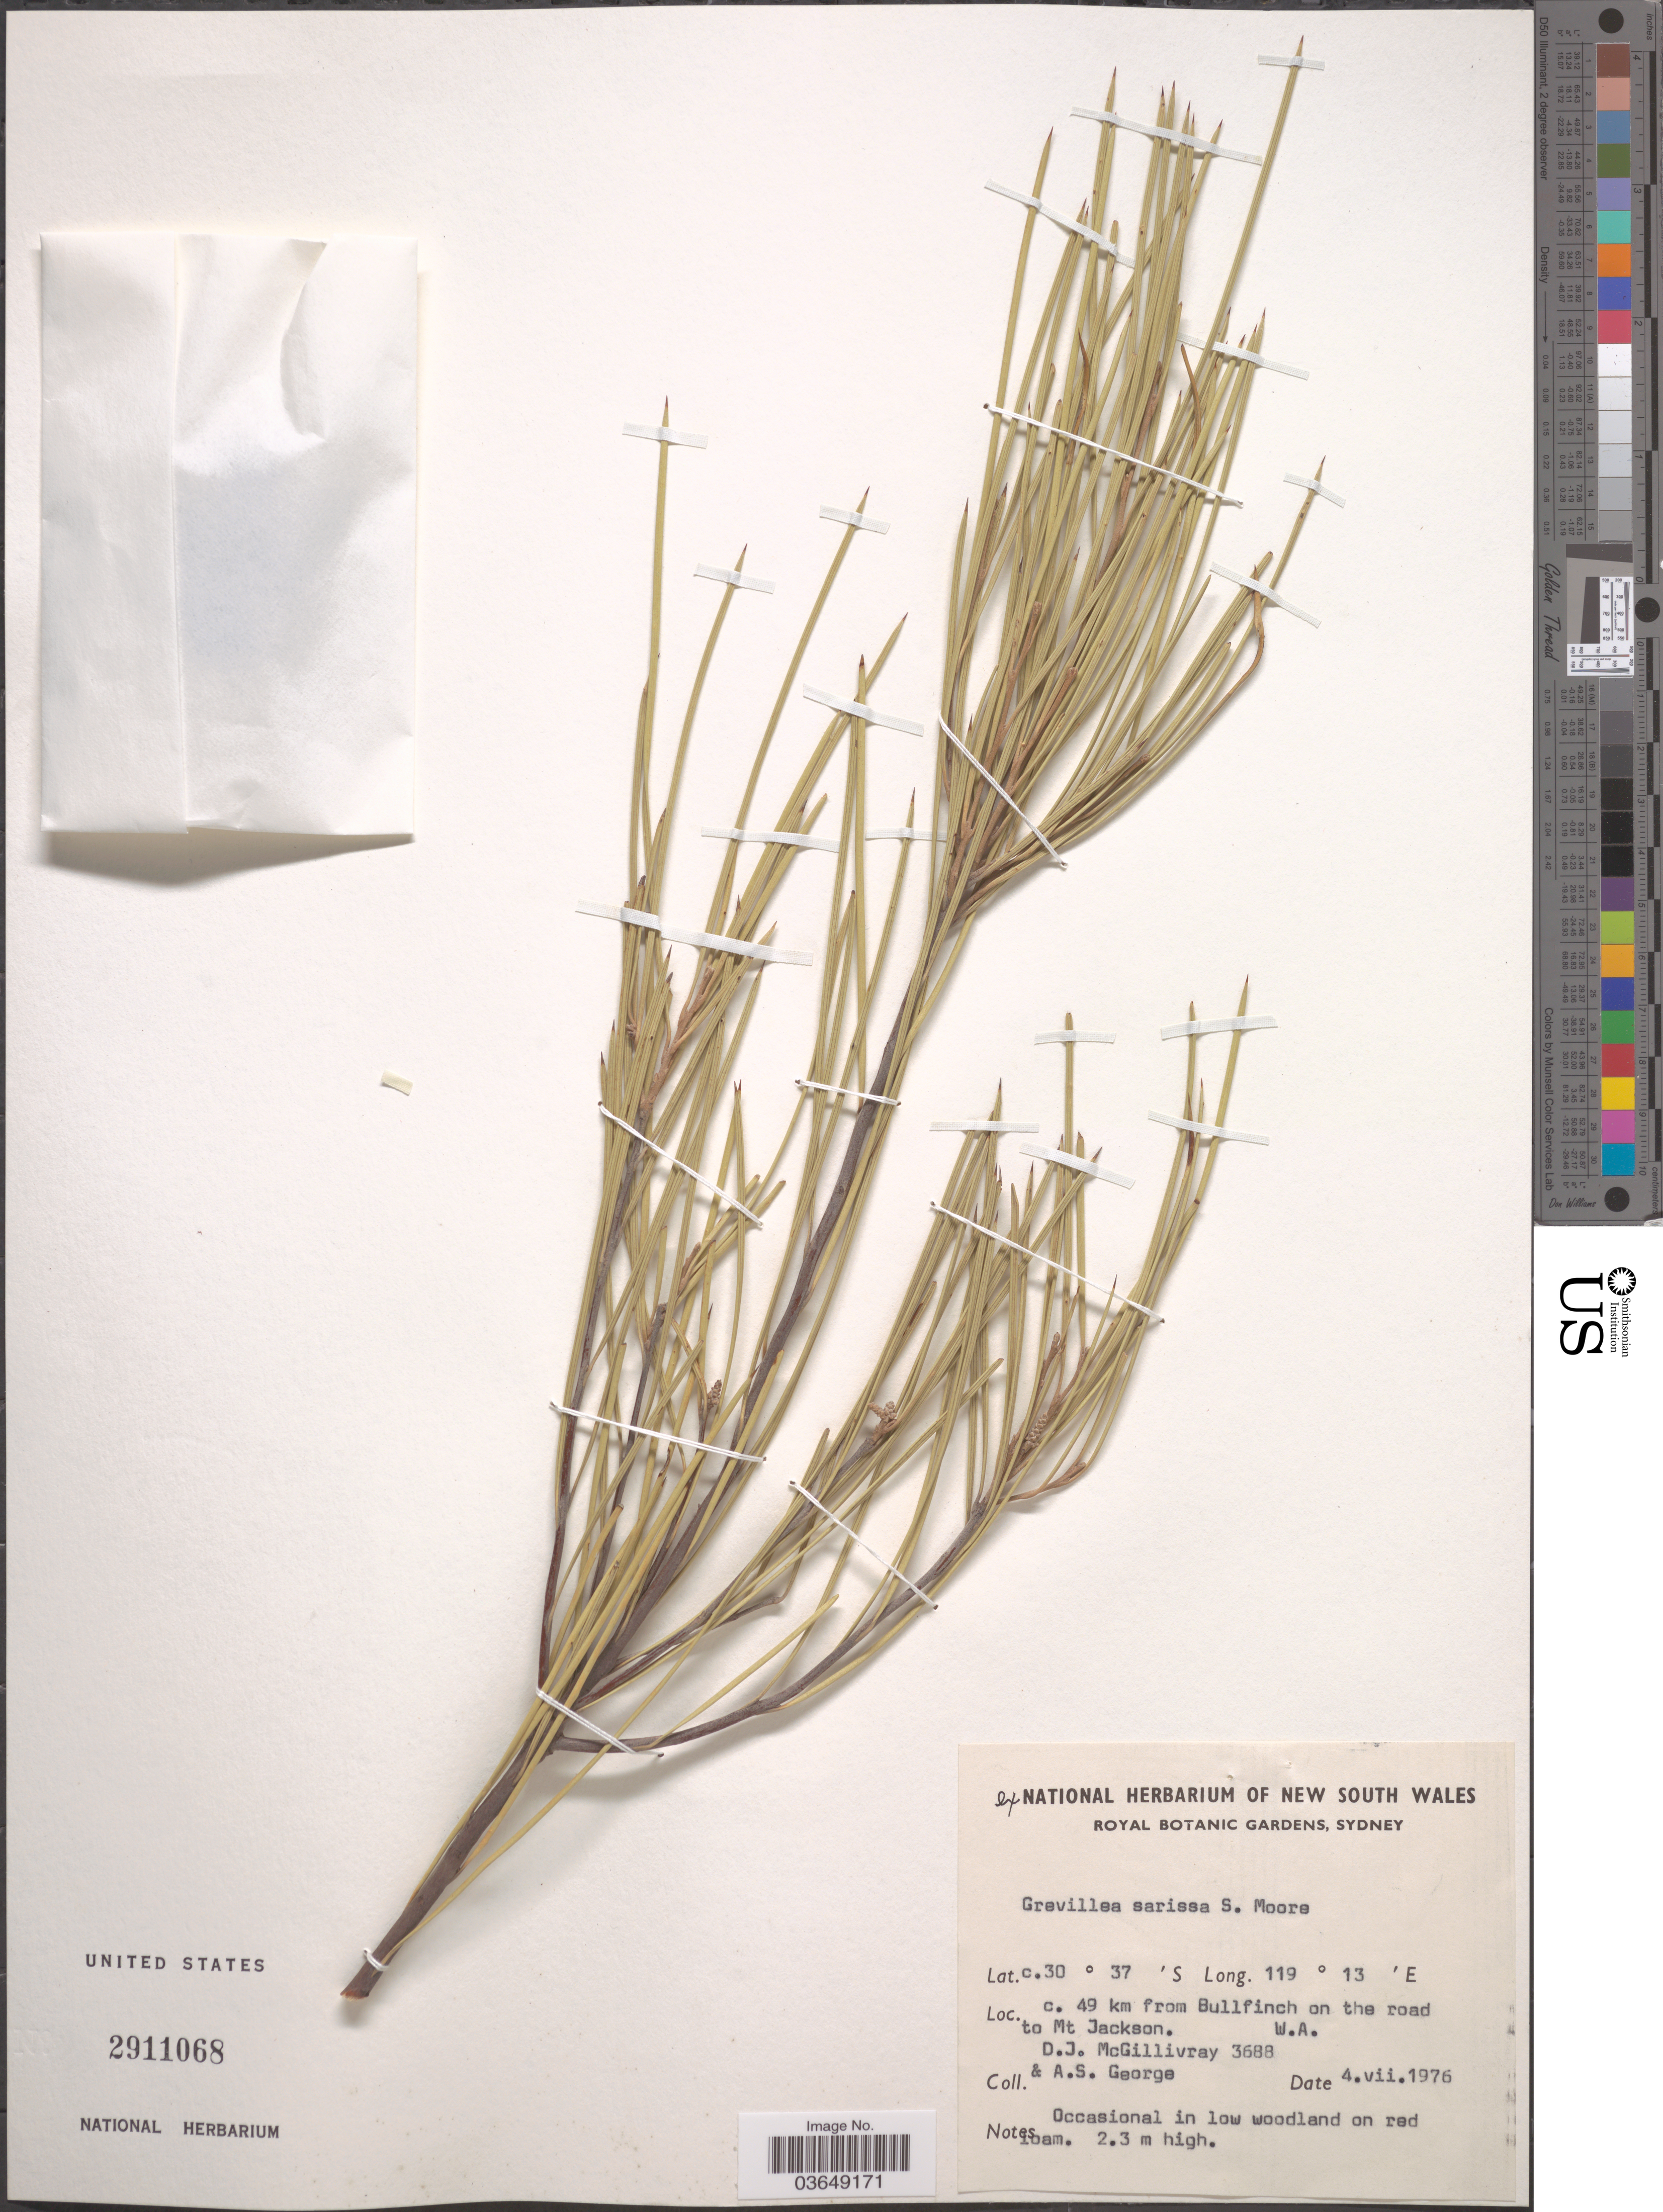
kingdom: Plantae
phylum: Tracheophyta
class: Magnoliopsida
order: Proteales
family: Proteaceae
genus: Grevillea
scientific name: Grevillea sarissa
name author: S. Moore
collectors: D. J. McGillivray & A. S. George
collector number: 3688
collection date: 1976-07-04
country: Australia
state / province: Western Australia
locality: C. 49 km from Bullfinch on the road to Mt Jackson.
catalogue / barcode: US 2911068